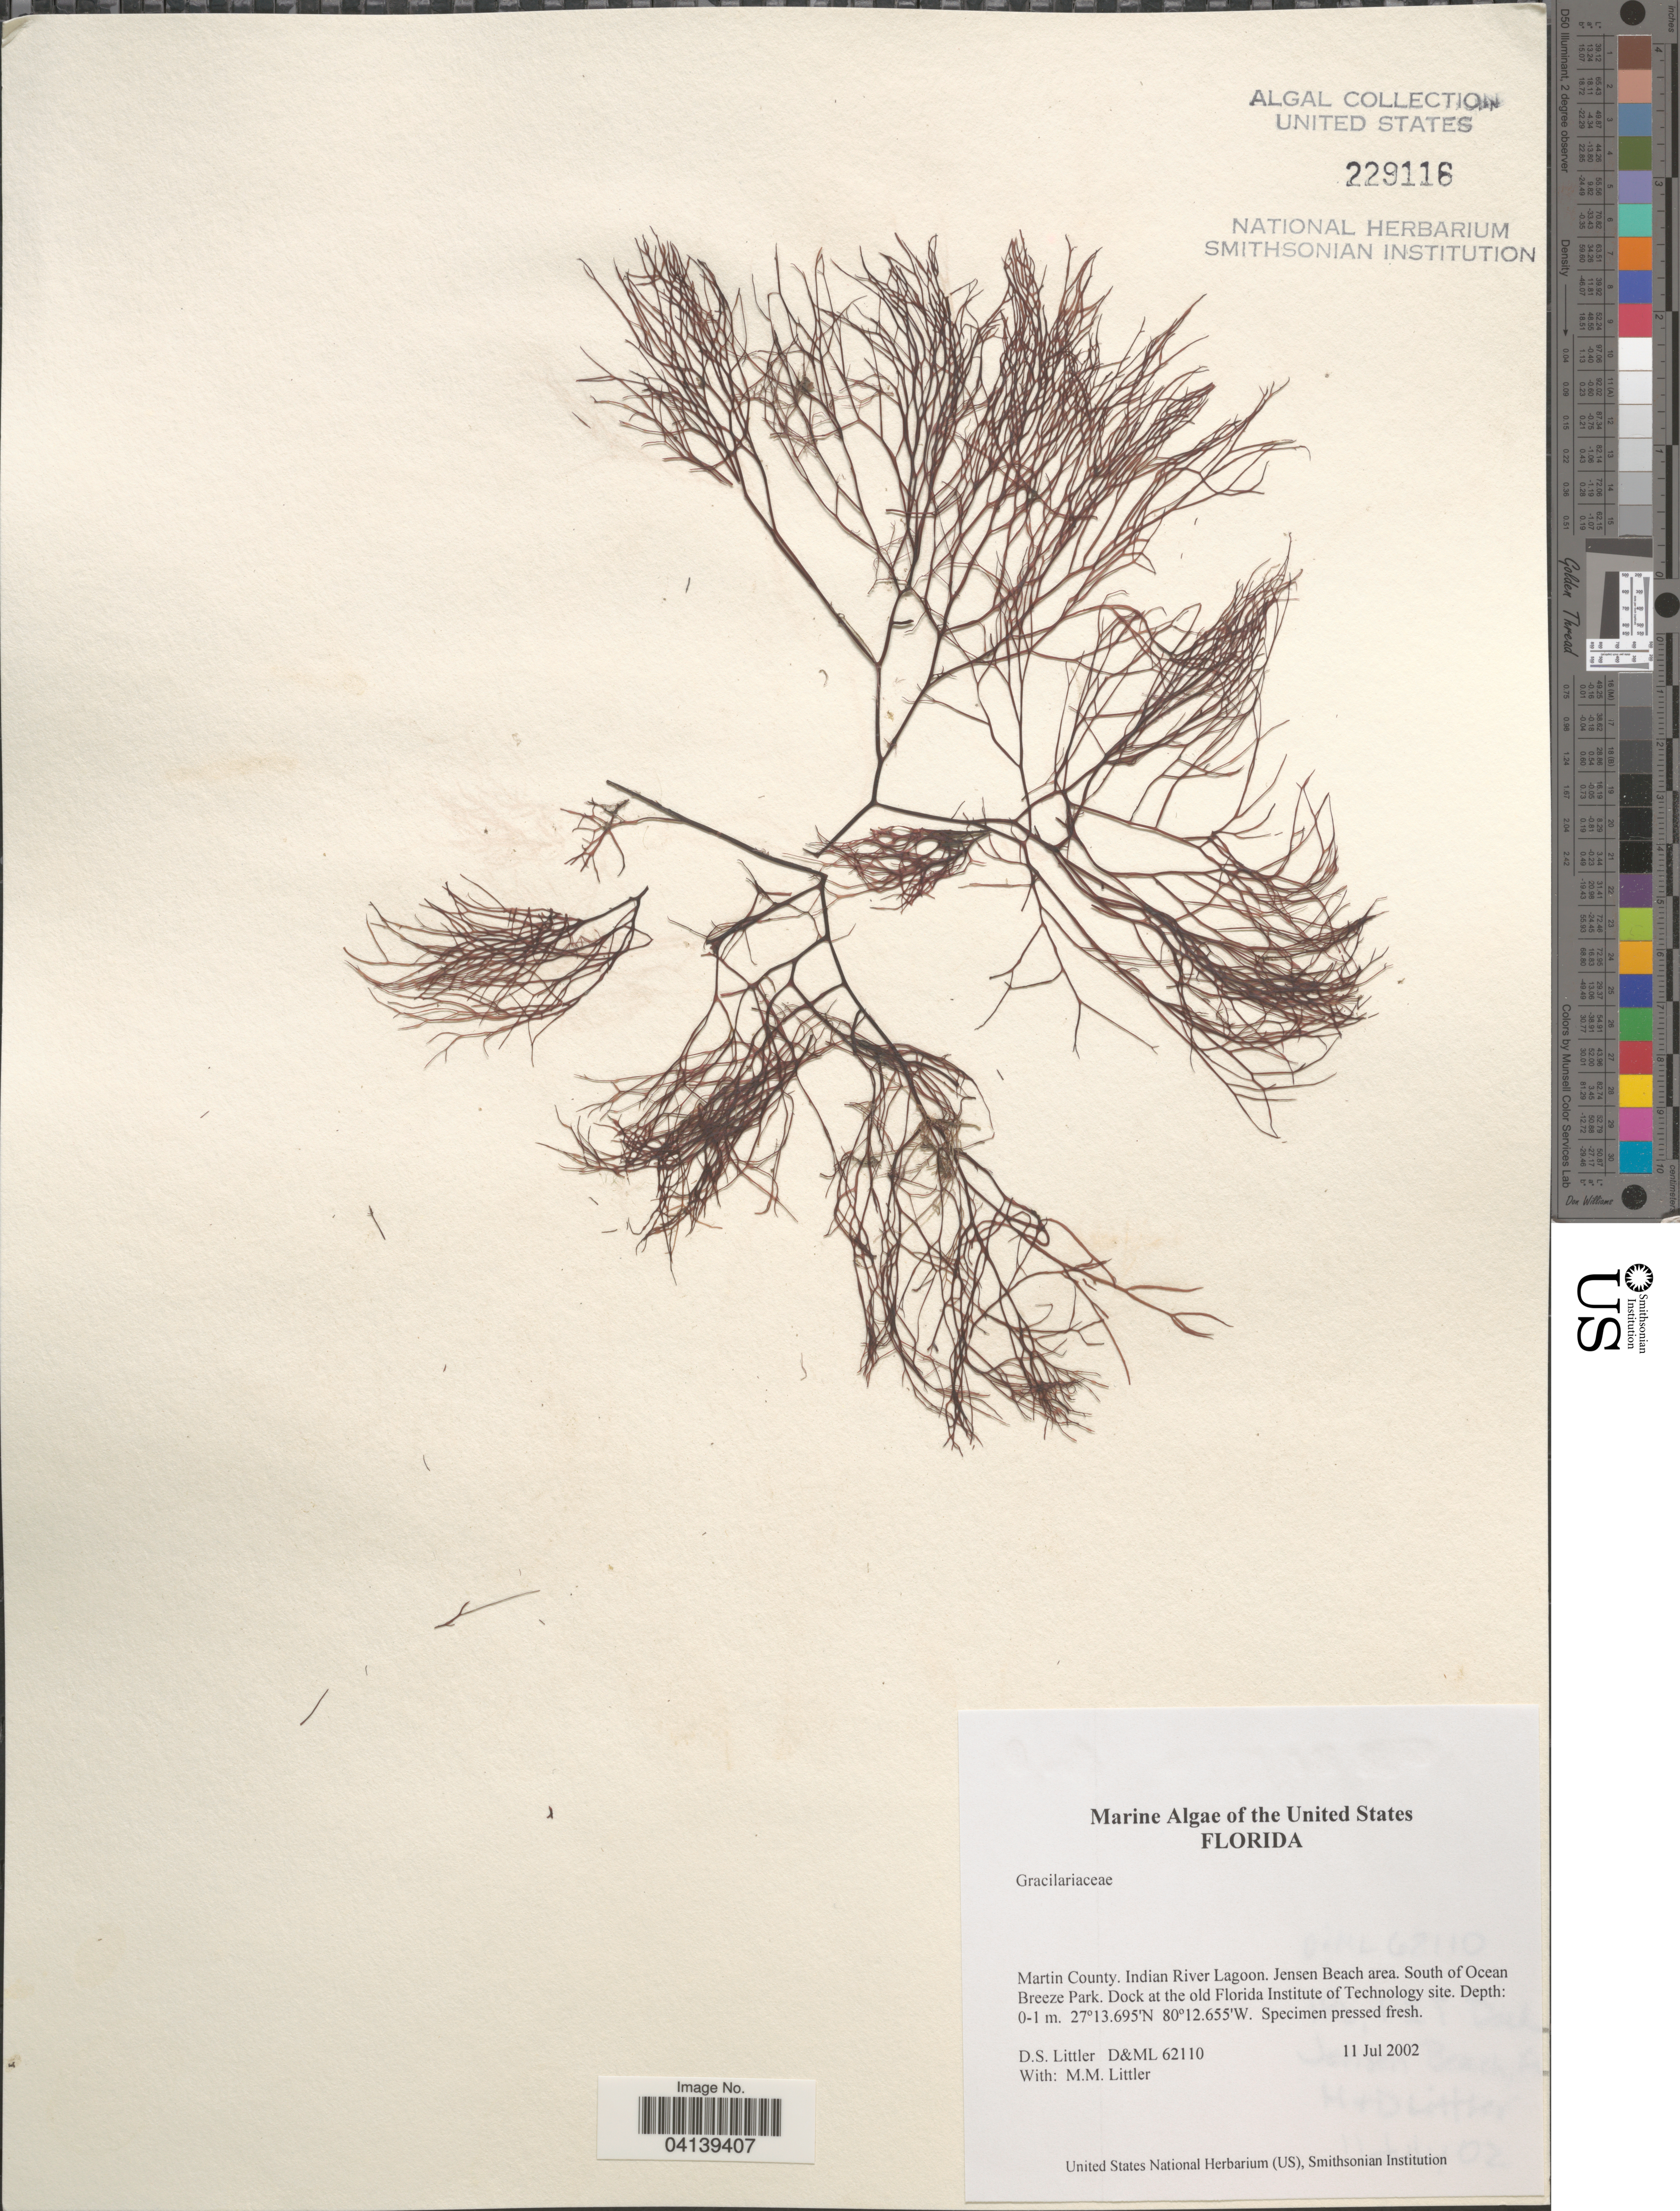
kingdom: Plantae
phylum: Rhodophyta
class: Florideophyceae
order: Gracilariales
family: Gracilariaceae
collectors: D. S. Littler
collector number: D&ML62110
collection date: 2002-07-11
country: United States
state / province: Florida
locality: Martin County. Indian River Lagoon. Jensen Beach area. South of Ocean Breeze Park. Dock at the old Florida Institute of Technology site.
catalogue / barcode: US 229116